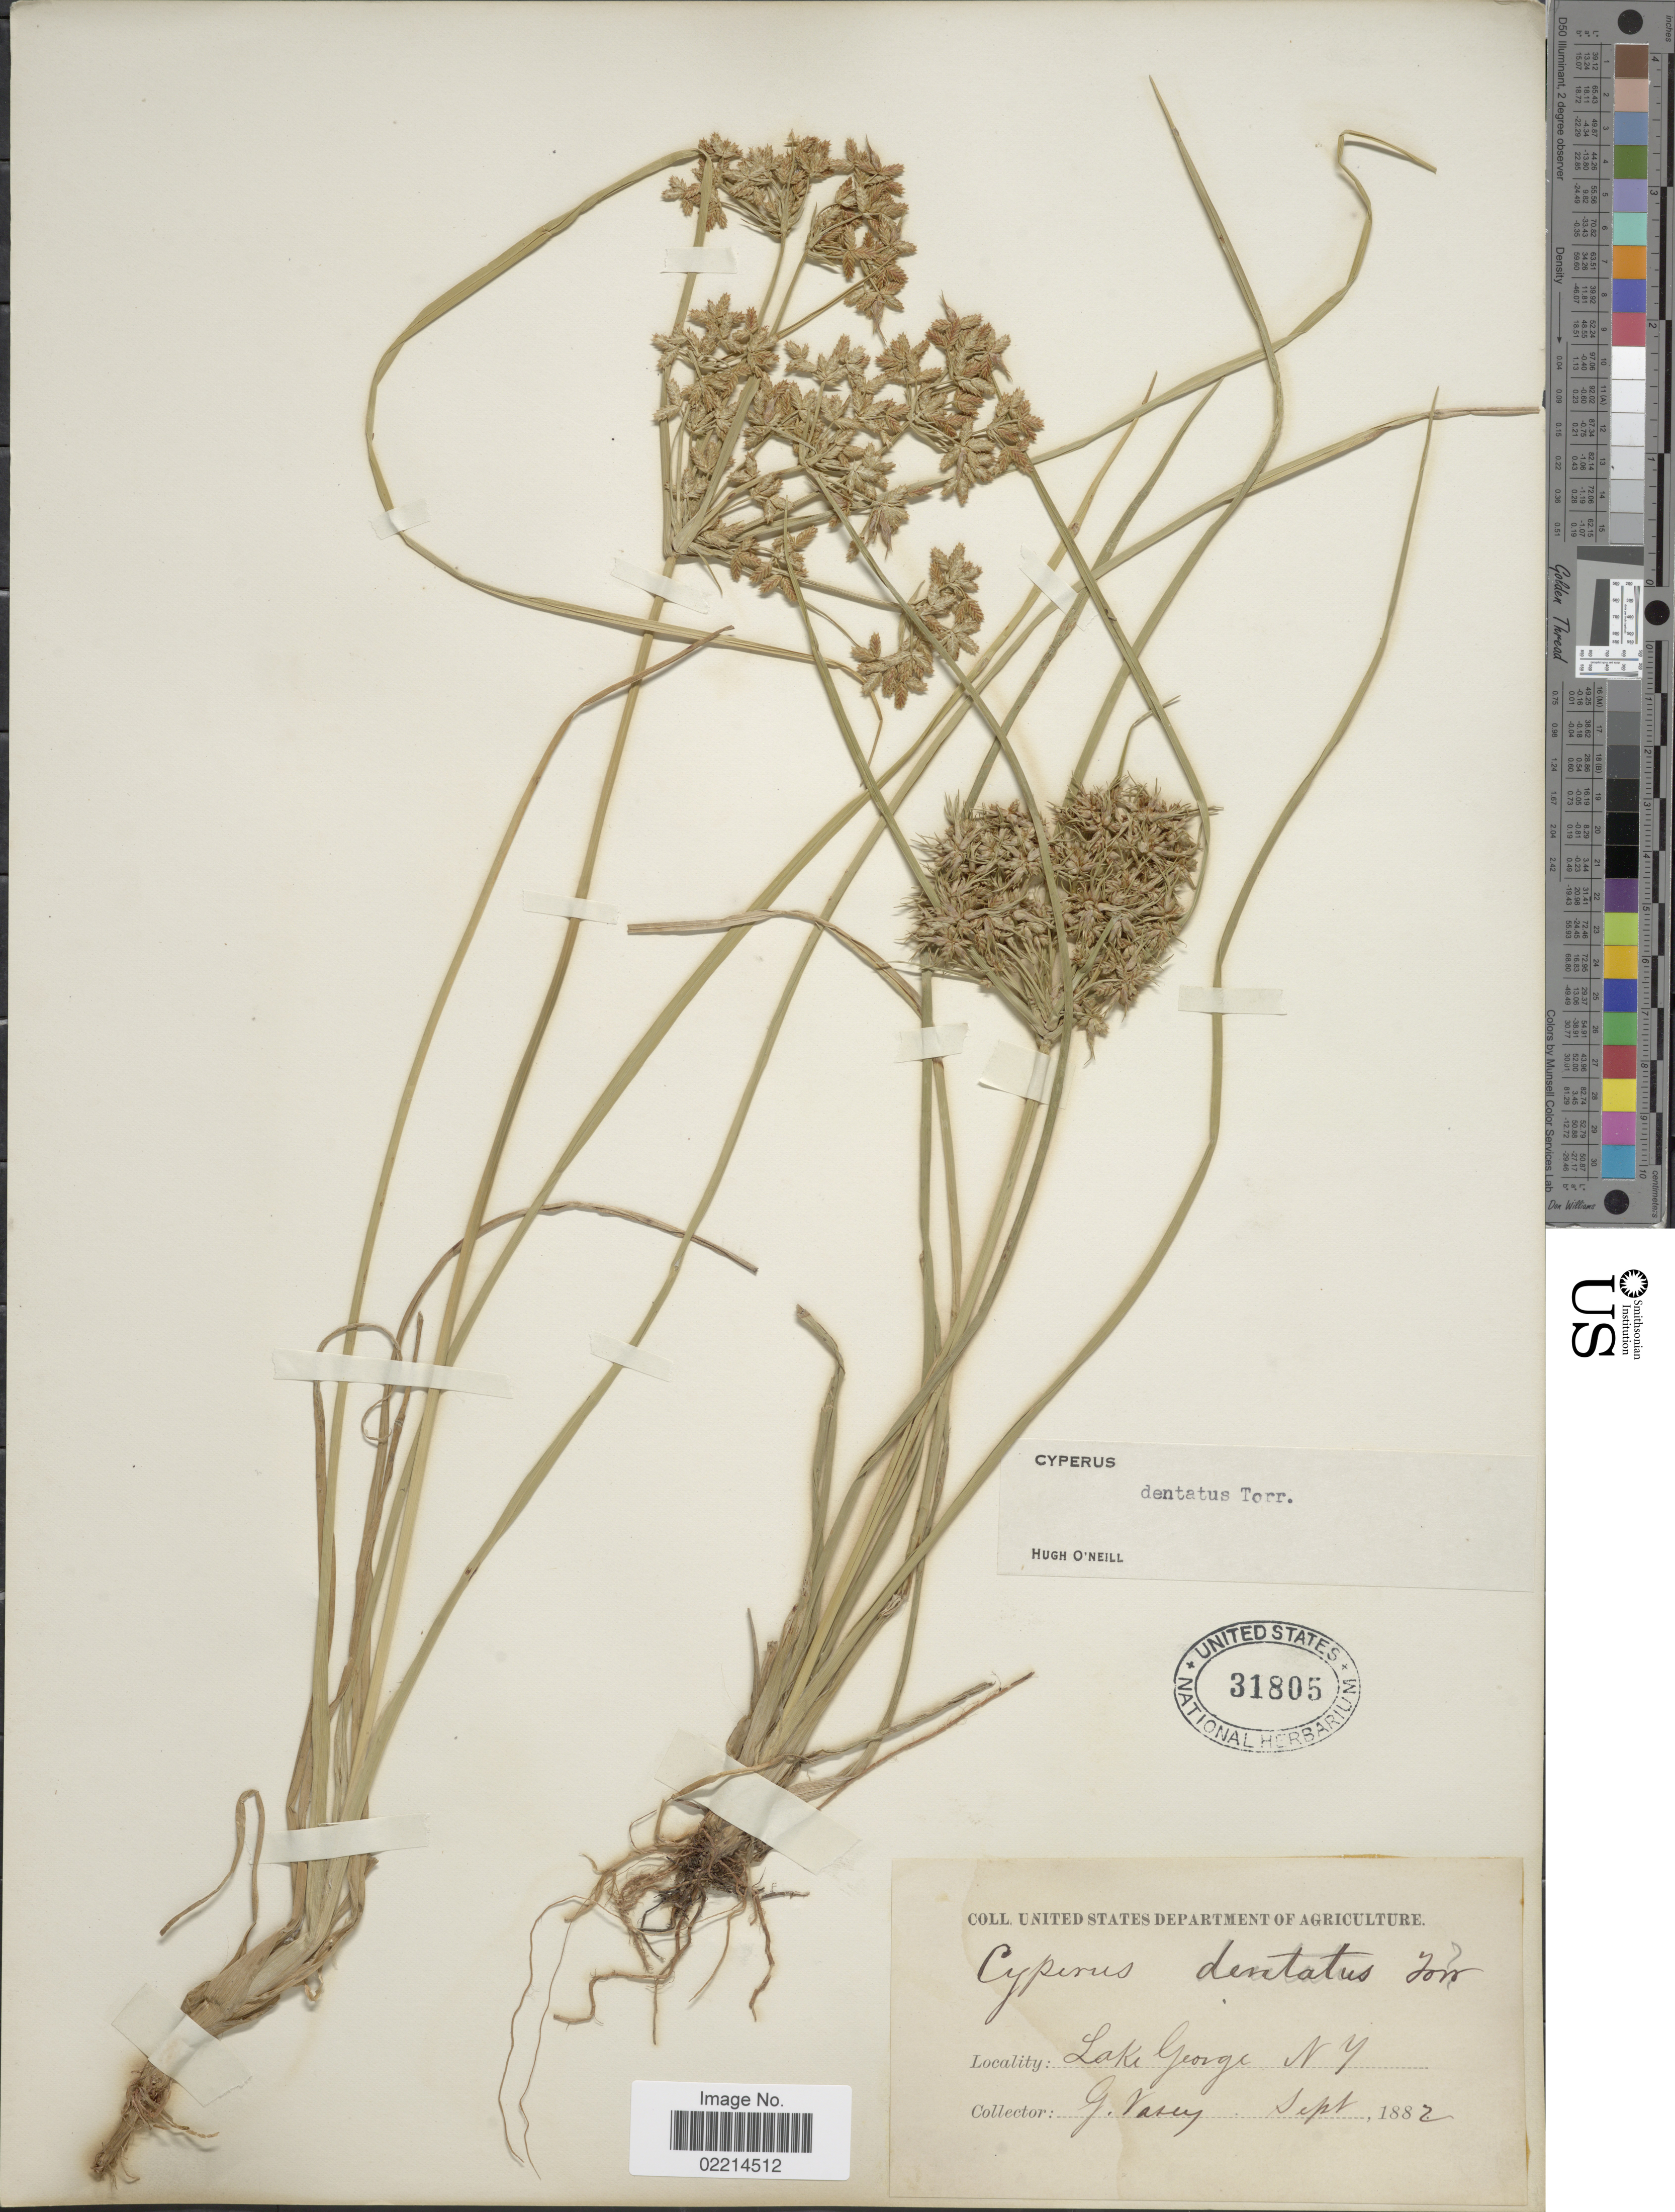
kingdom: Plantae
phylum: Tracheophyta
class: Liliopsida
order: Poales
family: Cyperaceae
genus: Cyperus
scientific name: Cyperus dentatus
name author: Torr.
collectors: G. Vasey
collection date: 1882-09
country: United States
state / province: New York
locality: Lake George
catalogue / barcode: US 31805